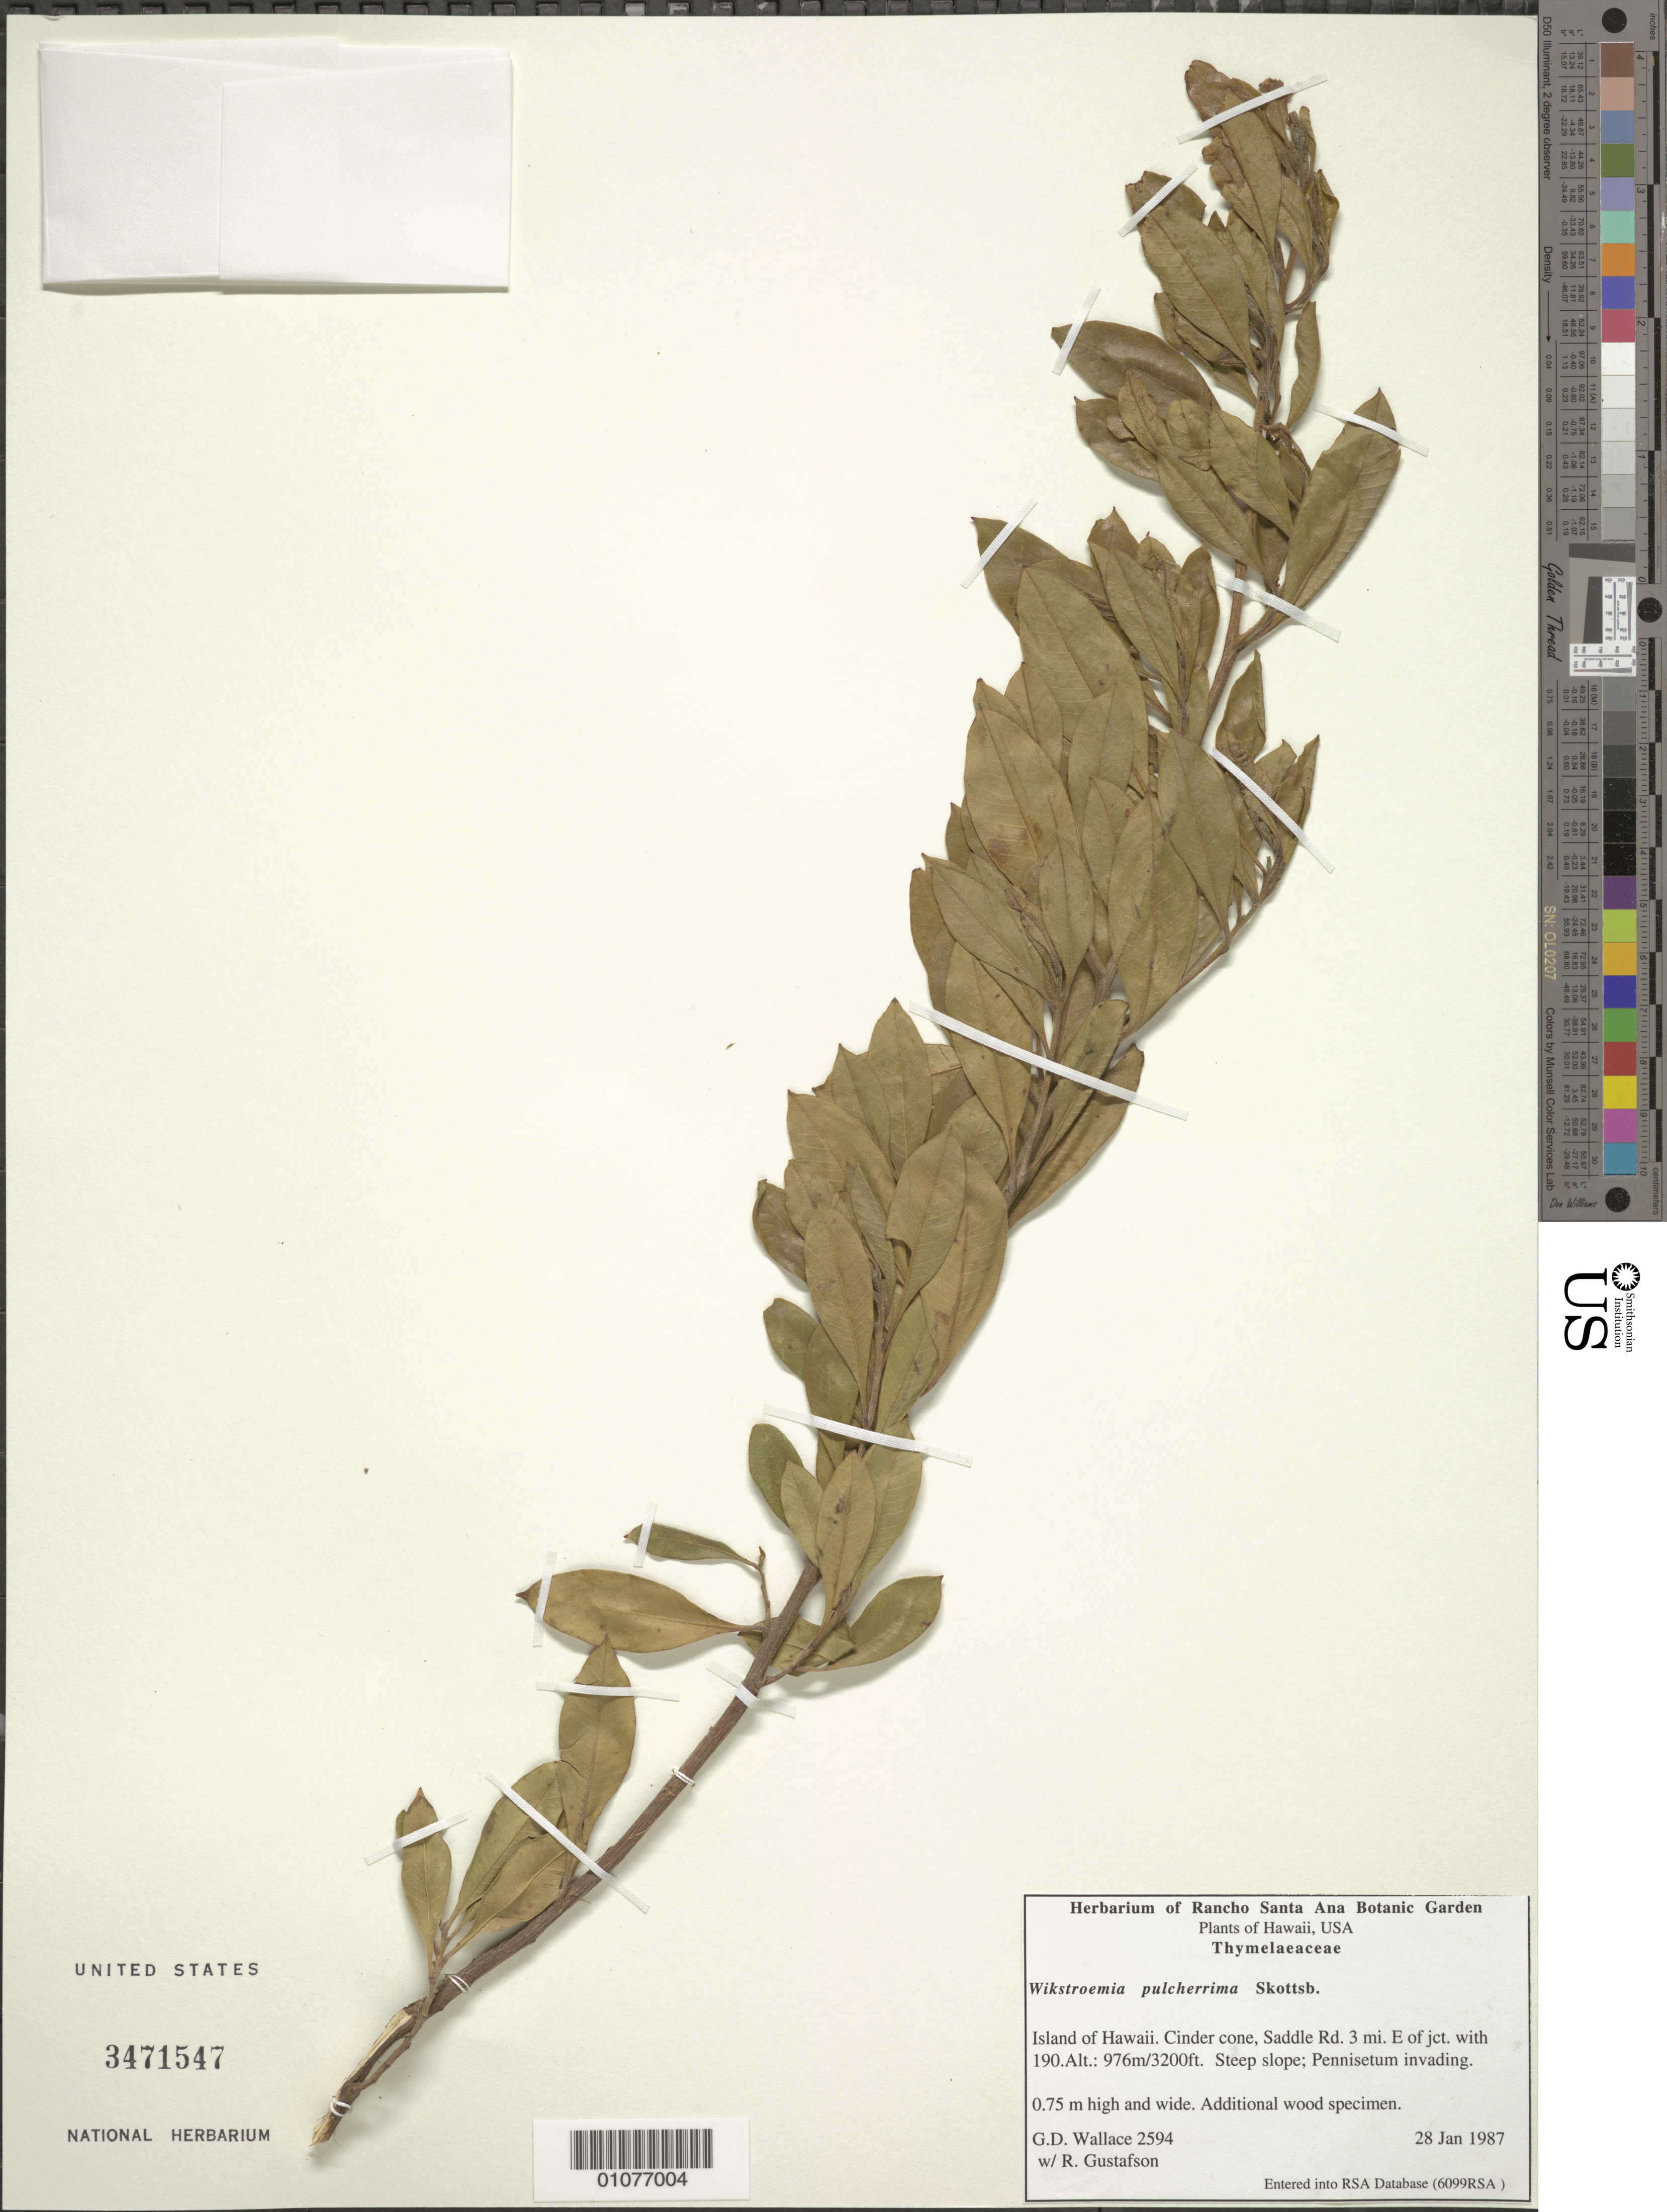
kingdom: Plantae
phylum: Tracheophyta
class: Magnoliopsida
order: Malvales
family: Thymelaeaceae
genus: Wikstroemia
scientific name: Wikstroemia pulcherrima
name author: Skottsb.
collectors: G. D. Wallace & R. Gustafson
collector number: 2594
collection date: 1987-01-28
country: United States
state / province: Hawaii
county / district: Hawaii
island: Hawaii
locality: Cinder cone, Saddle Rd. 3 mi. E of jct. with 190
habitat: Steep slope; Pennisetum invading.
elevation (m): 976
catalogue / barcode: US 3471547